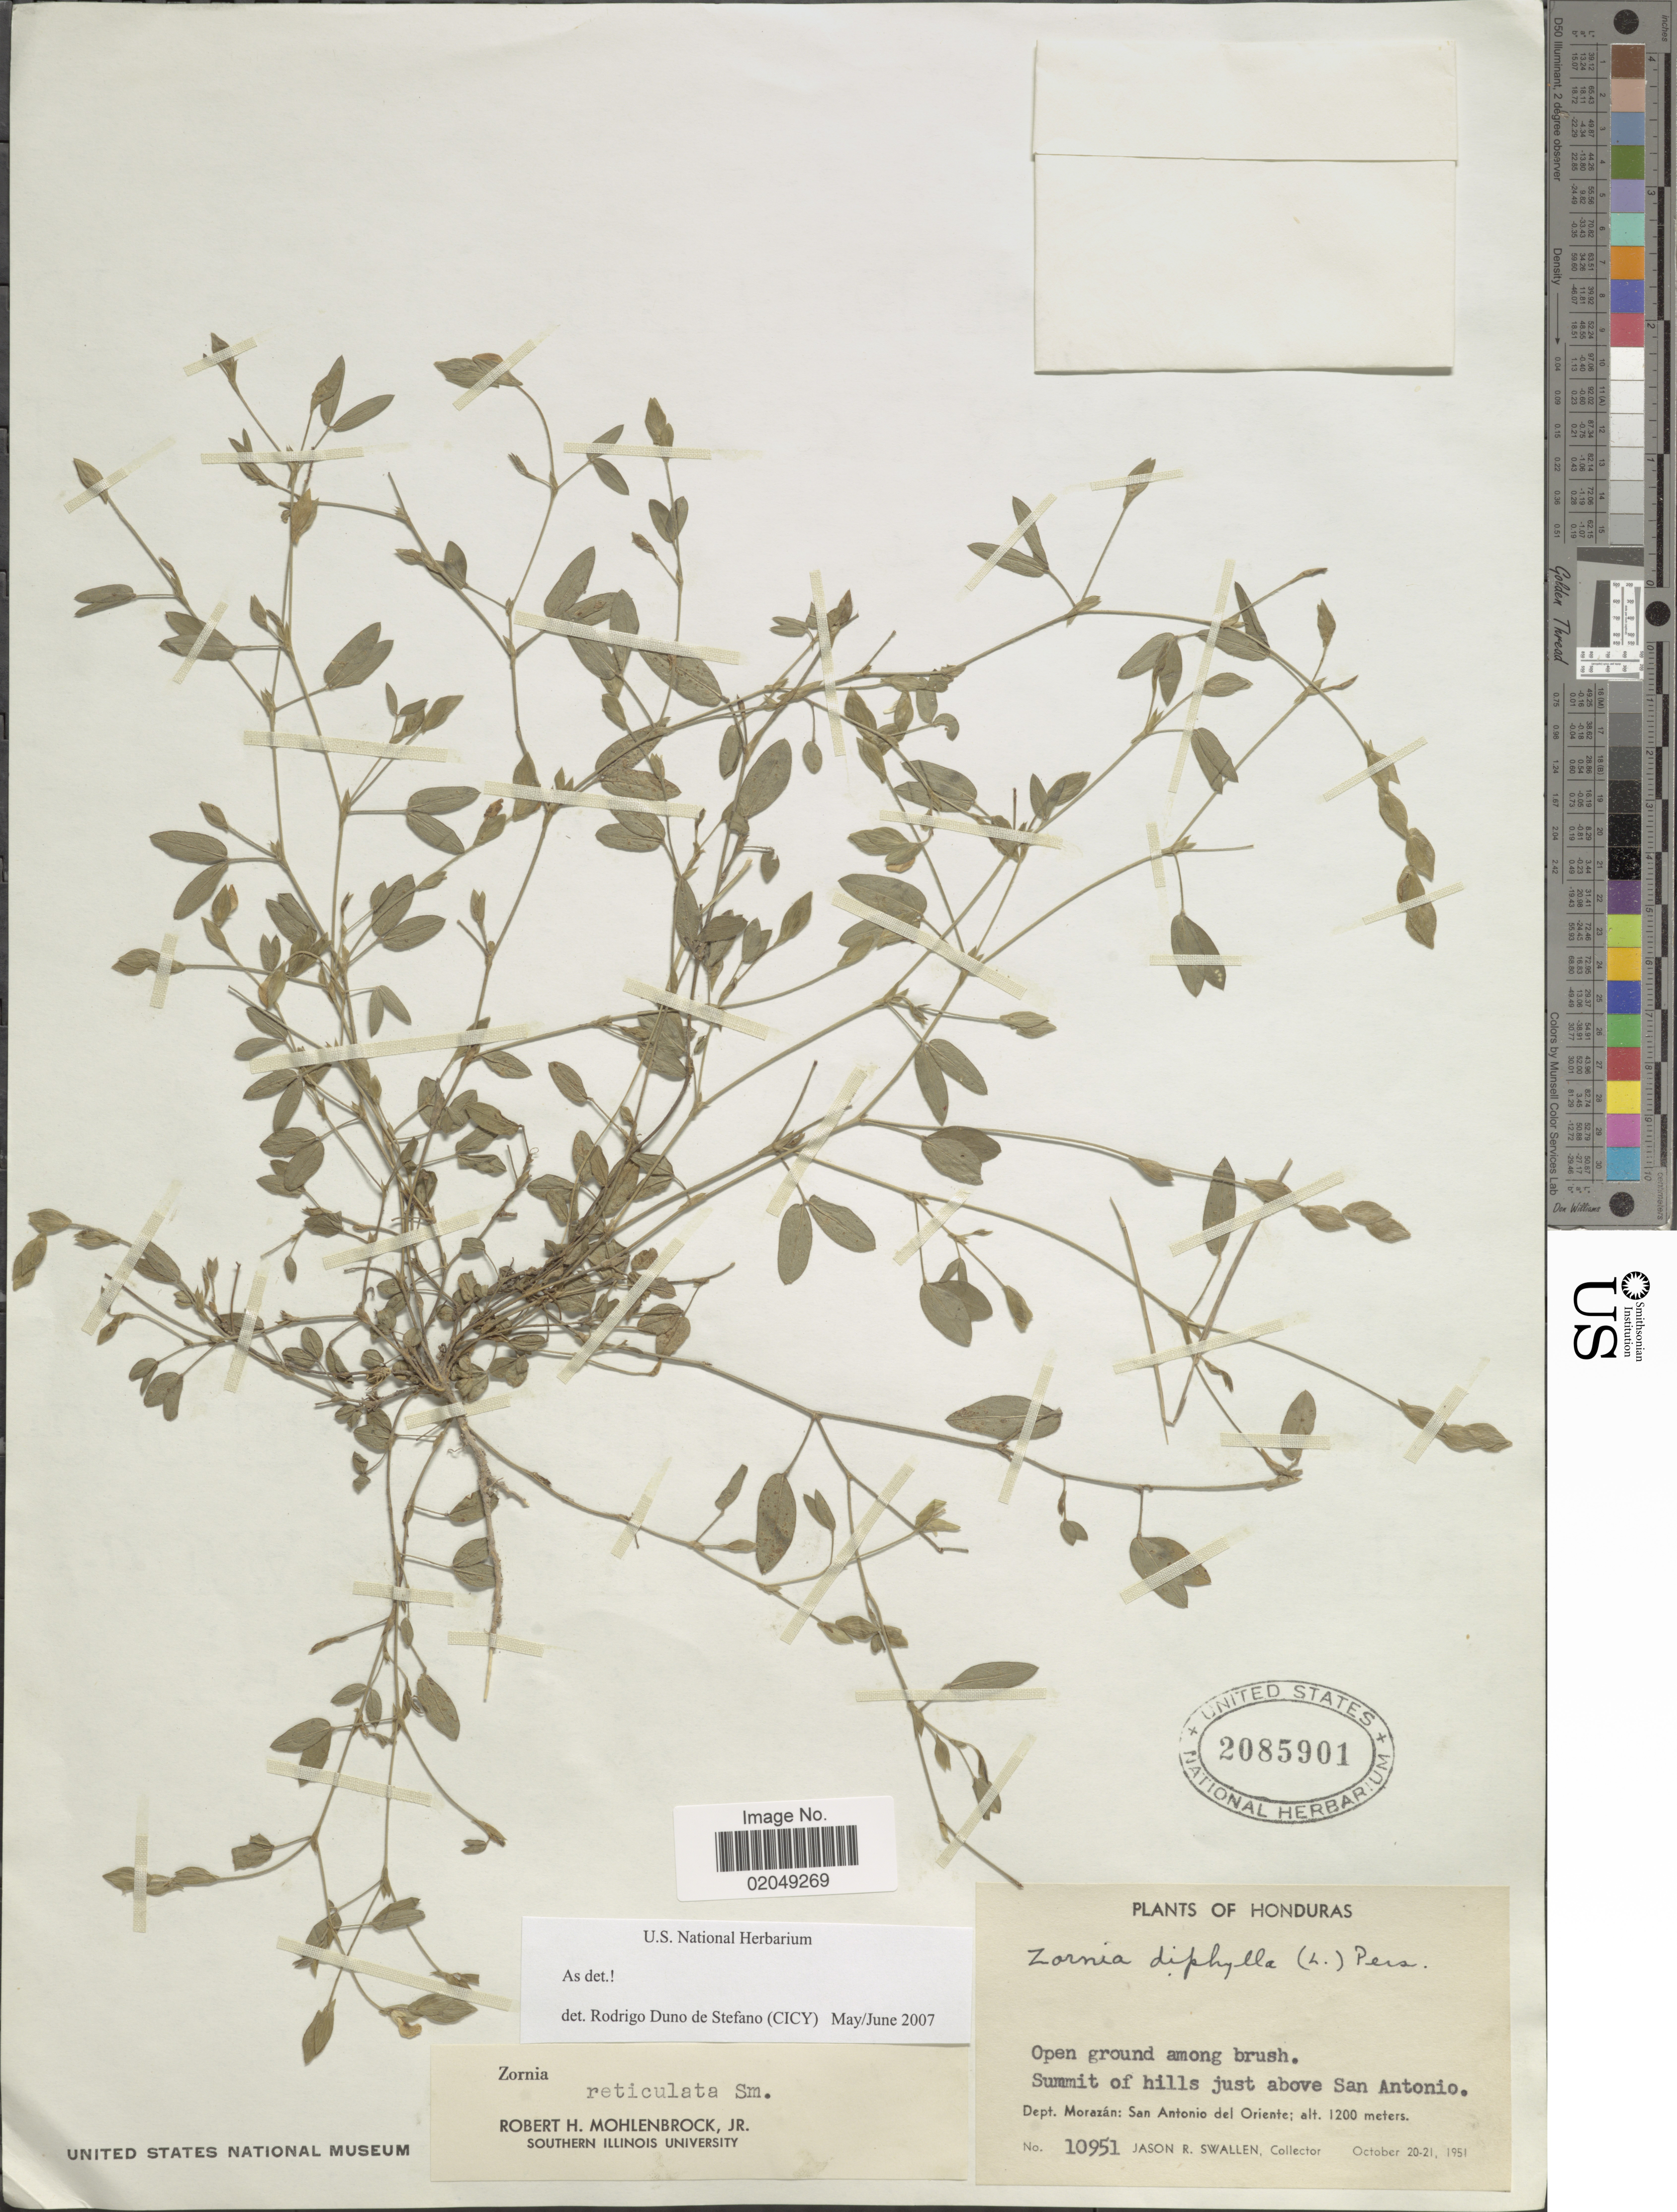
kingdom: Plantae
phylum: Tracheophyta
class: Magnoliopsida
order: Fabales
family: Fabaceae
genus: Zornia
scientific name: Zornia reticulata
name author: Sm.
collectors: J. R. Swallen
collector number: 10951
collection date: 1951-10-20/1951-10-21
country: Honduras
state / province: Fco. Morazán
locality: Open ground among brush, summit of hills just above San Antonio, Dept. Morazan: San Antonio del Oriente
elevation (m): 1200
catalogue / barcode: US 2085901